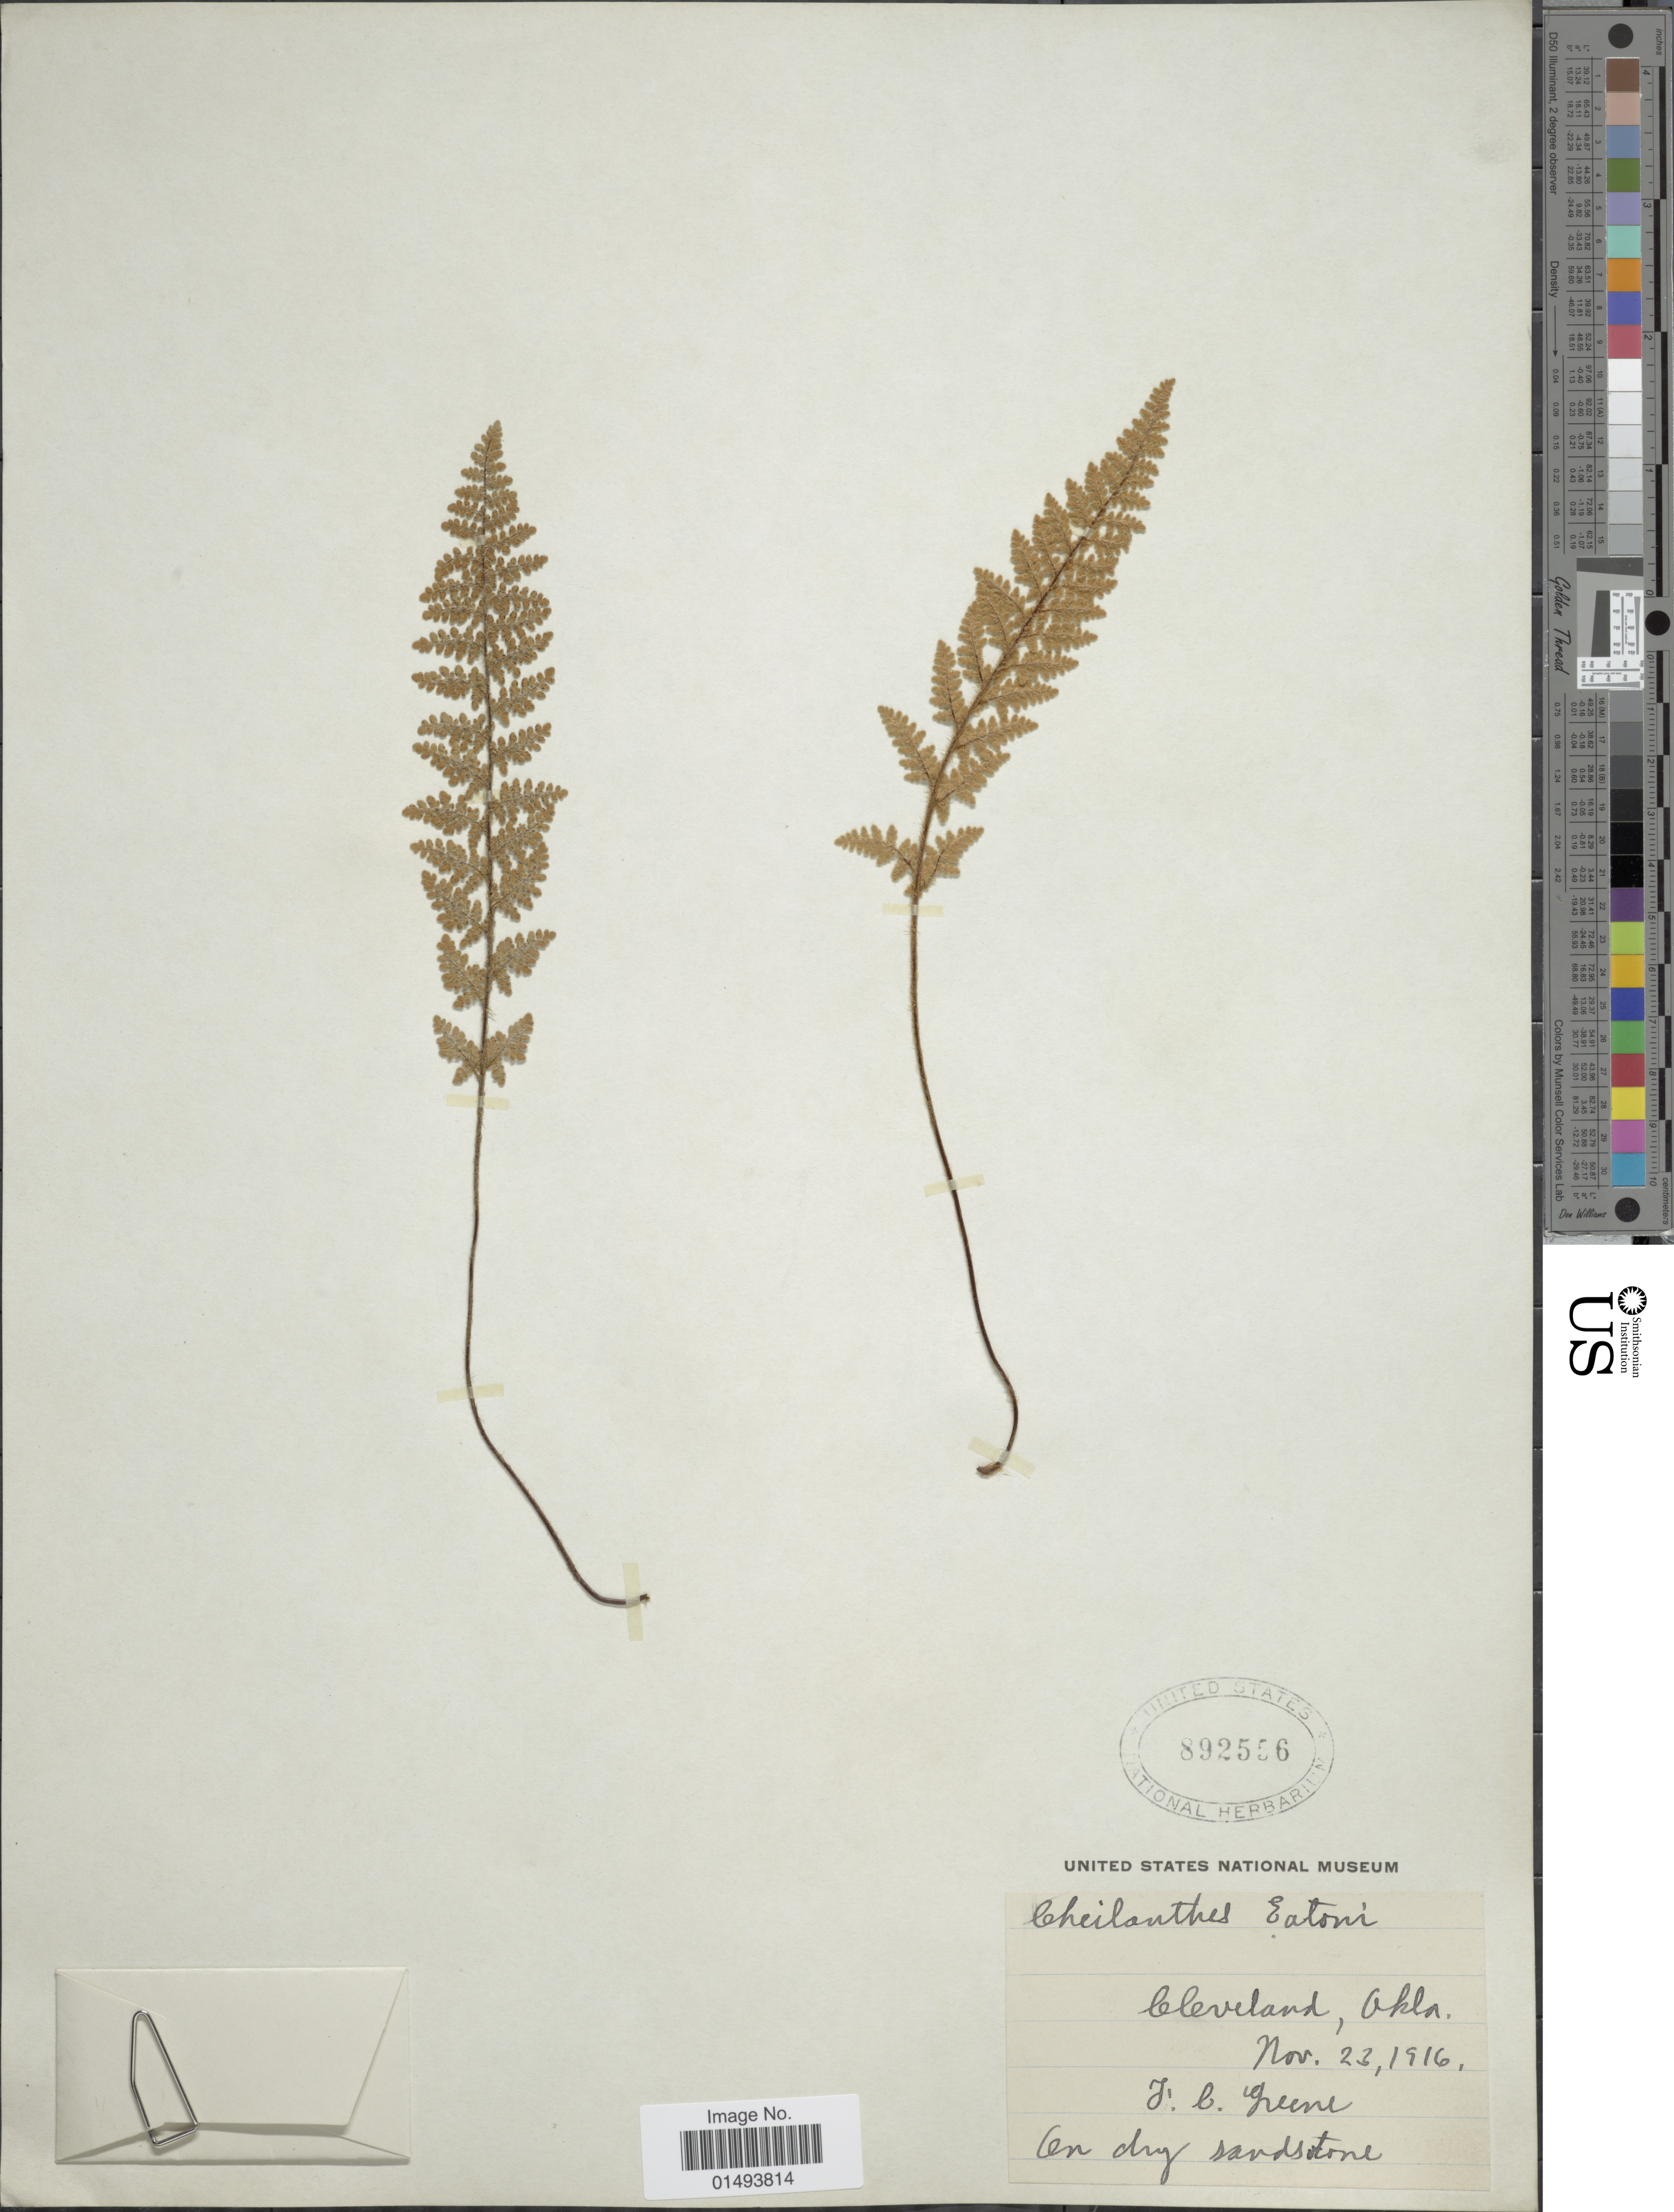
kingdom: Plantae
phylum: Tracheophyta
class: Polypodiopsida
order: Polypodiales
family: Pteridaceae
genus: Myriopteris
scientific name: Myriopteris rufa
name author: Fée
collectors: J. B. Greene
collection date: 1916-11-23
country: United States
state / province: Oklahoma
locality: Cleveland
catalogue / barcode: US 892556